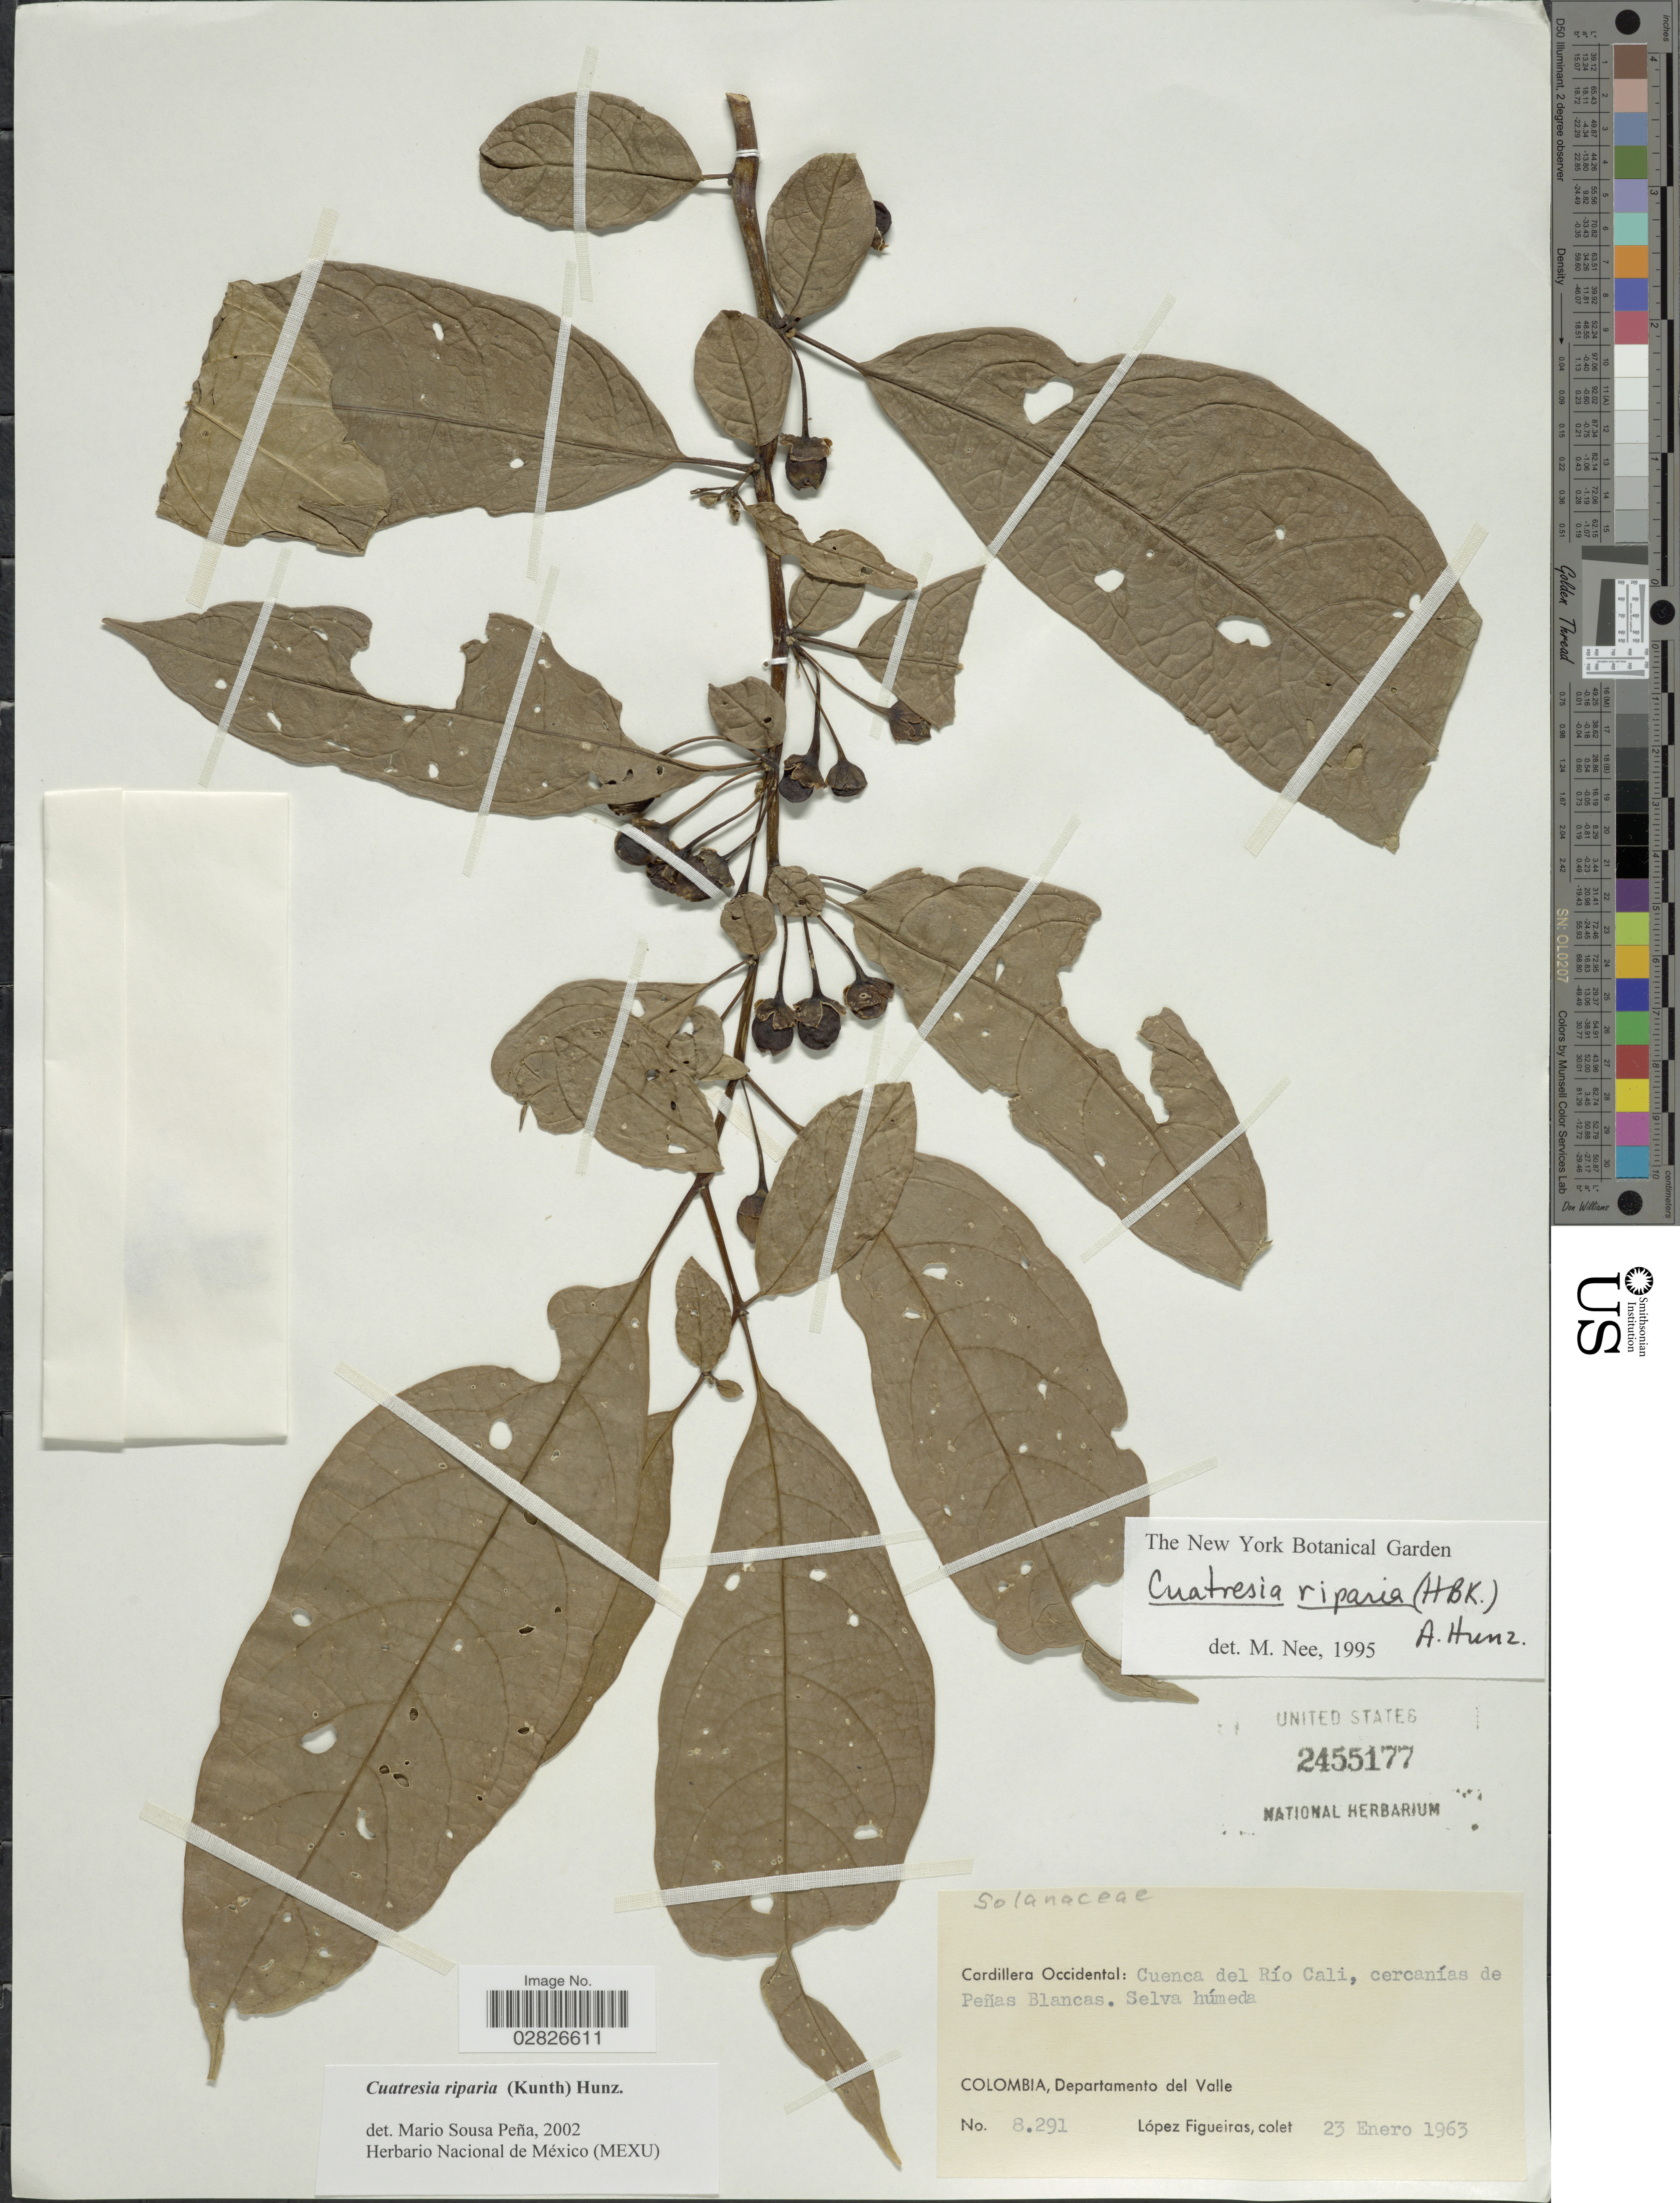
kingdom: Plantae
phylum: Tracheophyta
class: Magnoliopsida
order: Solanales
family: Solanaceae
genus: Cuatresia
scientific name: Cuatresia riparia var. cuspidata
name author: (Dunal) Hunz.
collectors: L. Figueiras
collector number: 8291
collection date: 1963-01-23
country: Colombia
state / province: Valle del Cauca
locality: Cordillera Occidental, Cuenca del Río Cali, cercanías de Peñas Blancas, Departamento del Valle.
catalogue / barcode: US 2455177